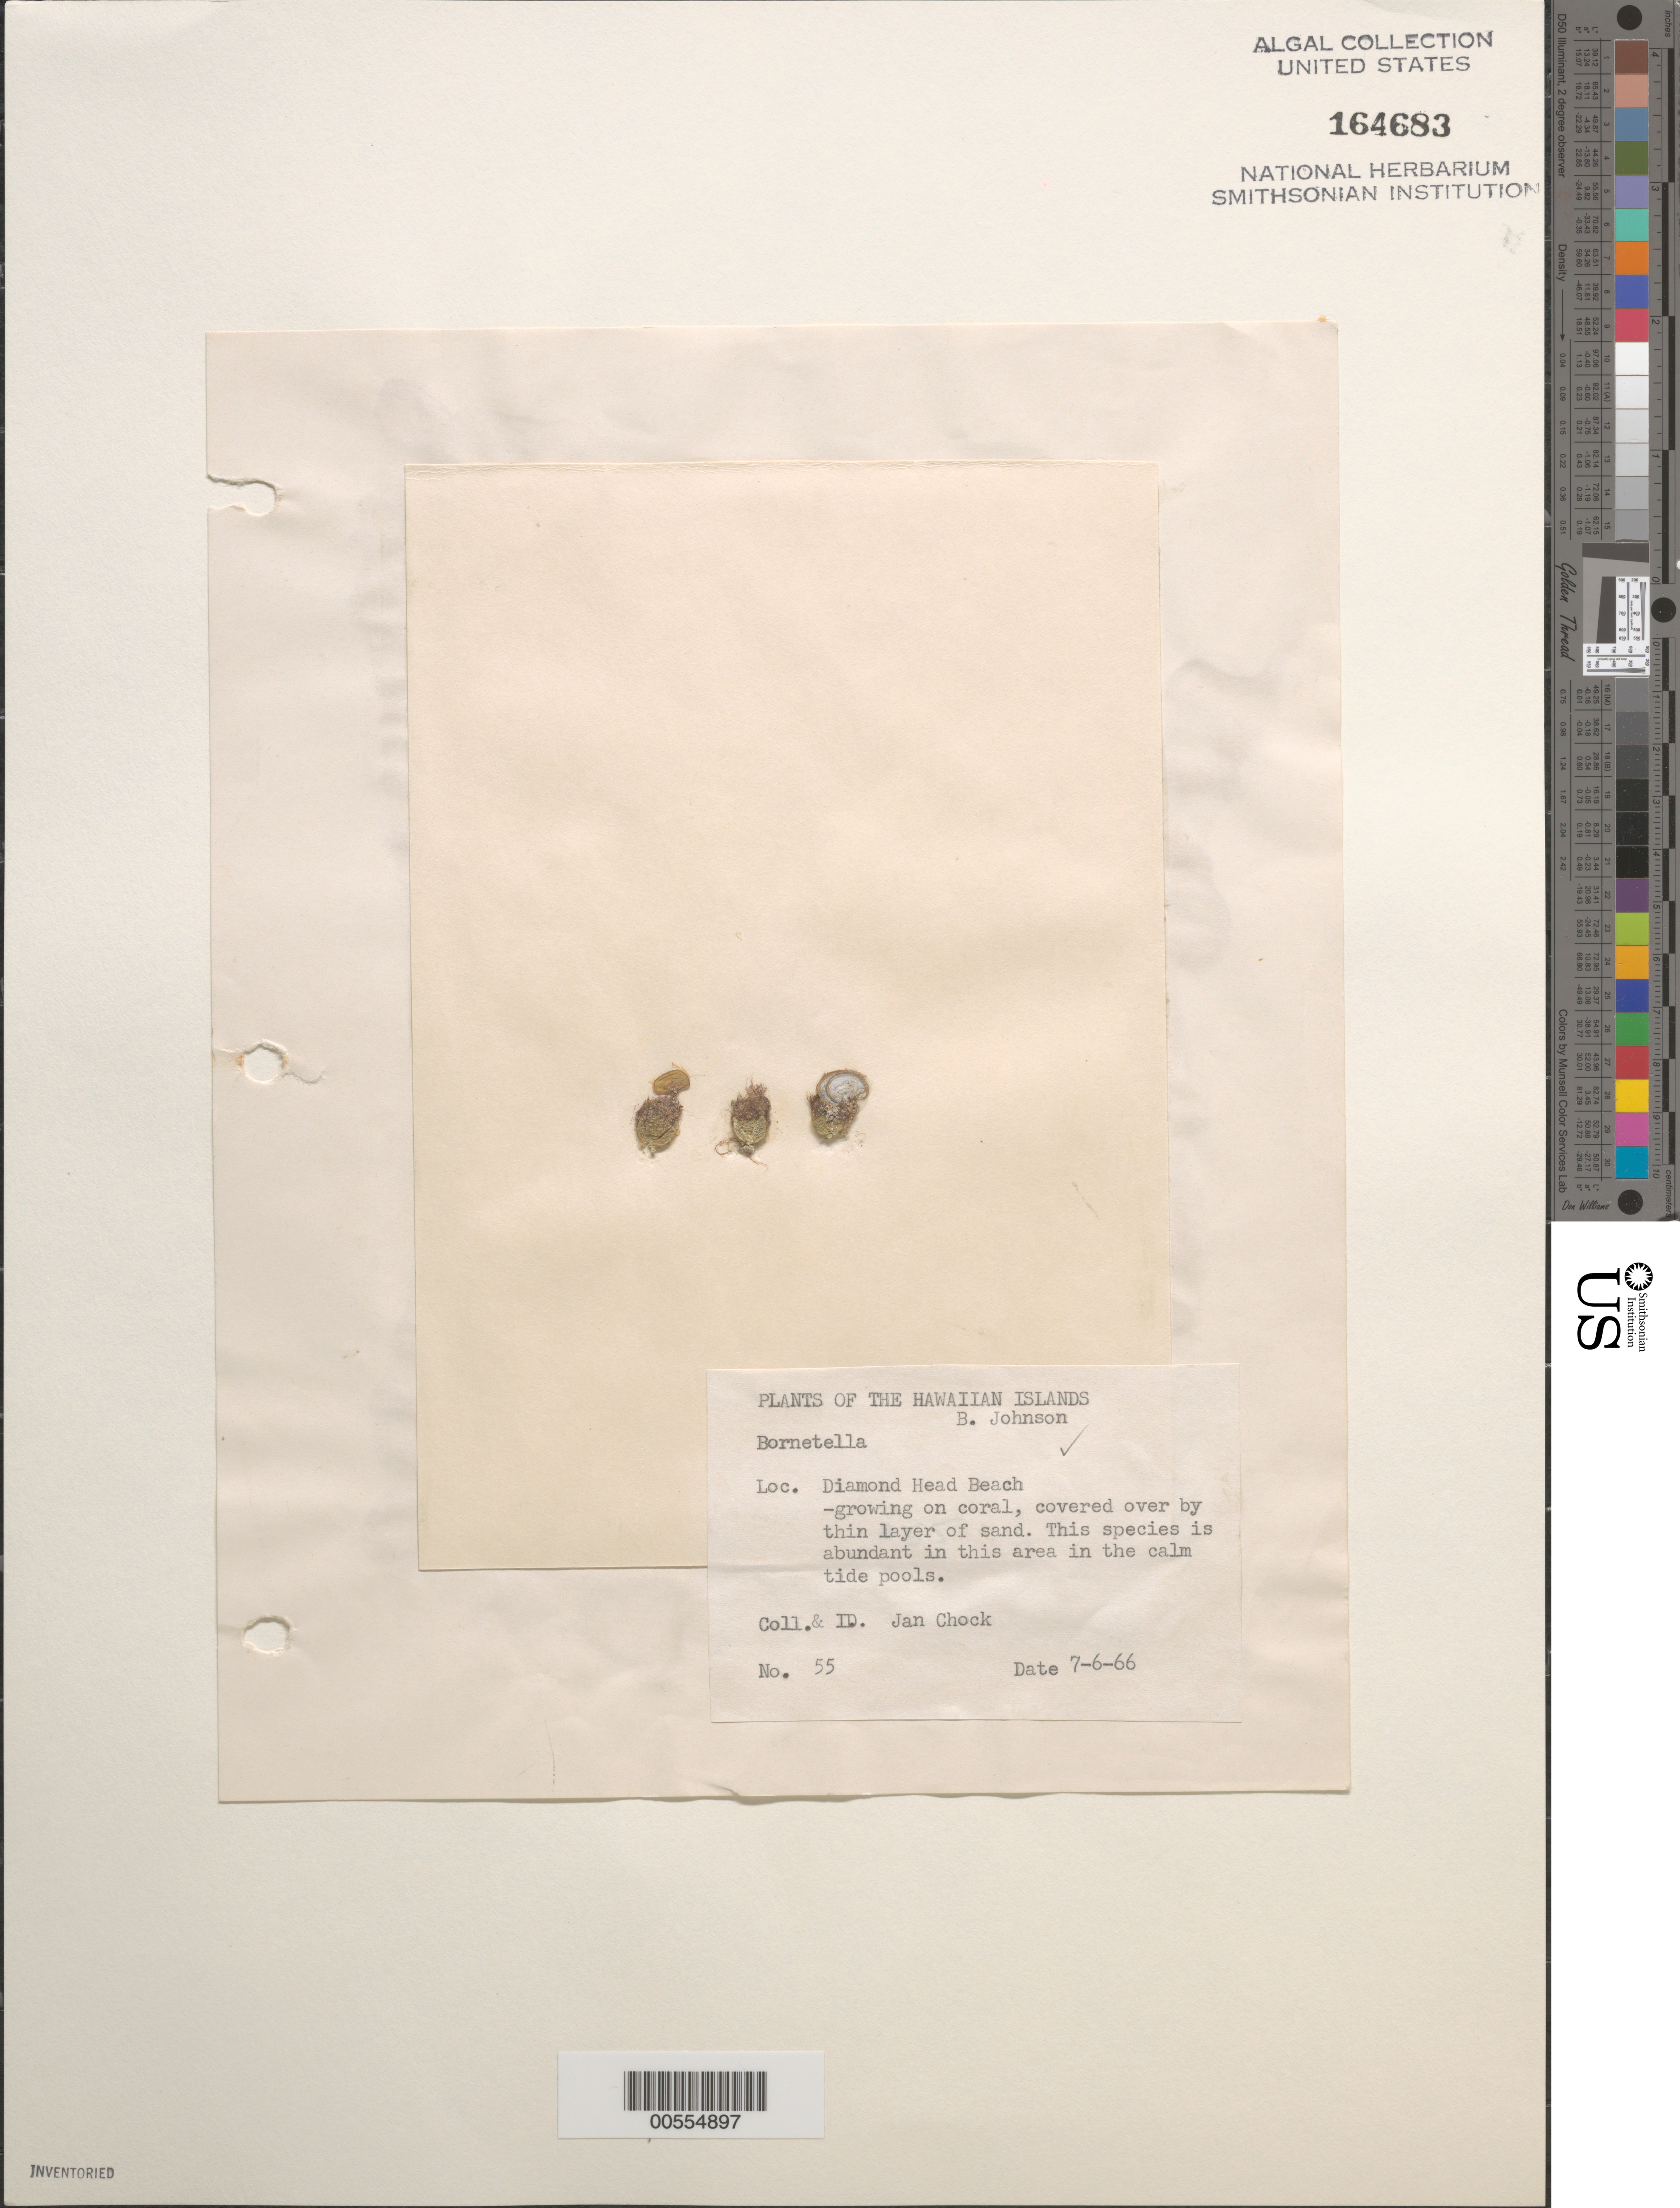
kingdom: Plantae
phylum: Chlorophyta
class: Ulvophyceae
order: Dasycladales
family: Dasycladaceae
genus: Bornetella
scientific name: Bornetella sp.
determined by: Chock, J.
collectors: J. Chock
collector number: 55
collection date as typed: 06 Jul 1966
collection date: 1966-07-06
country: United States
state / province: Hawaii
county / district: Honolulu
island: Oahu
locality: Diamond Head Beach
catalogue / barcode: US 164683